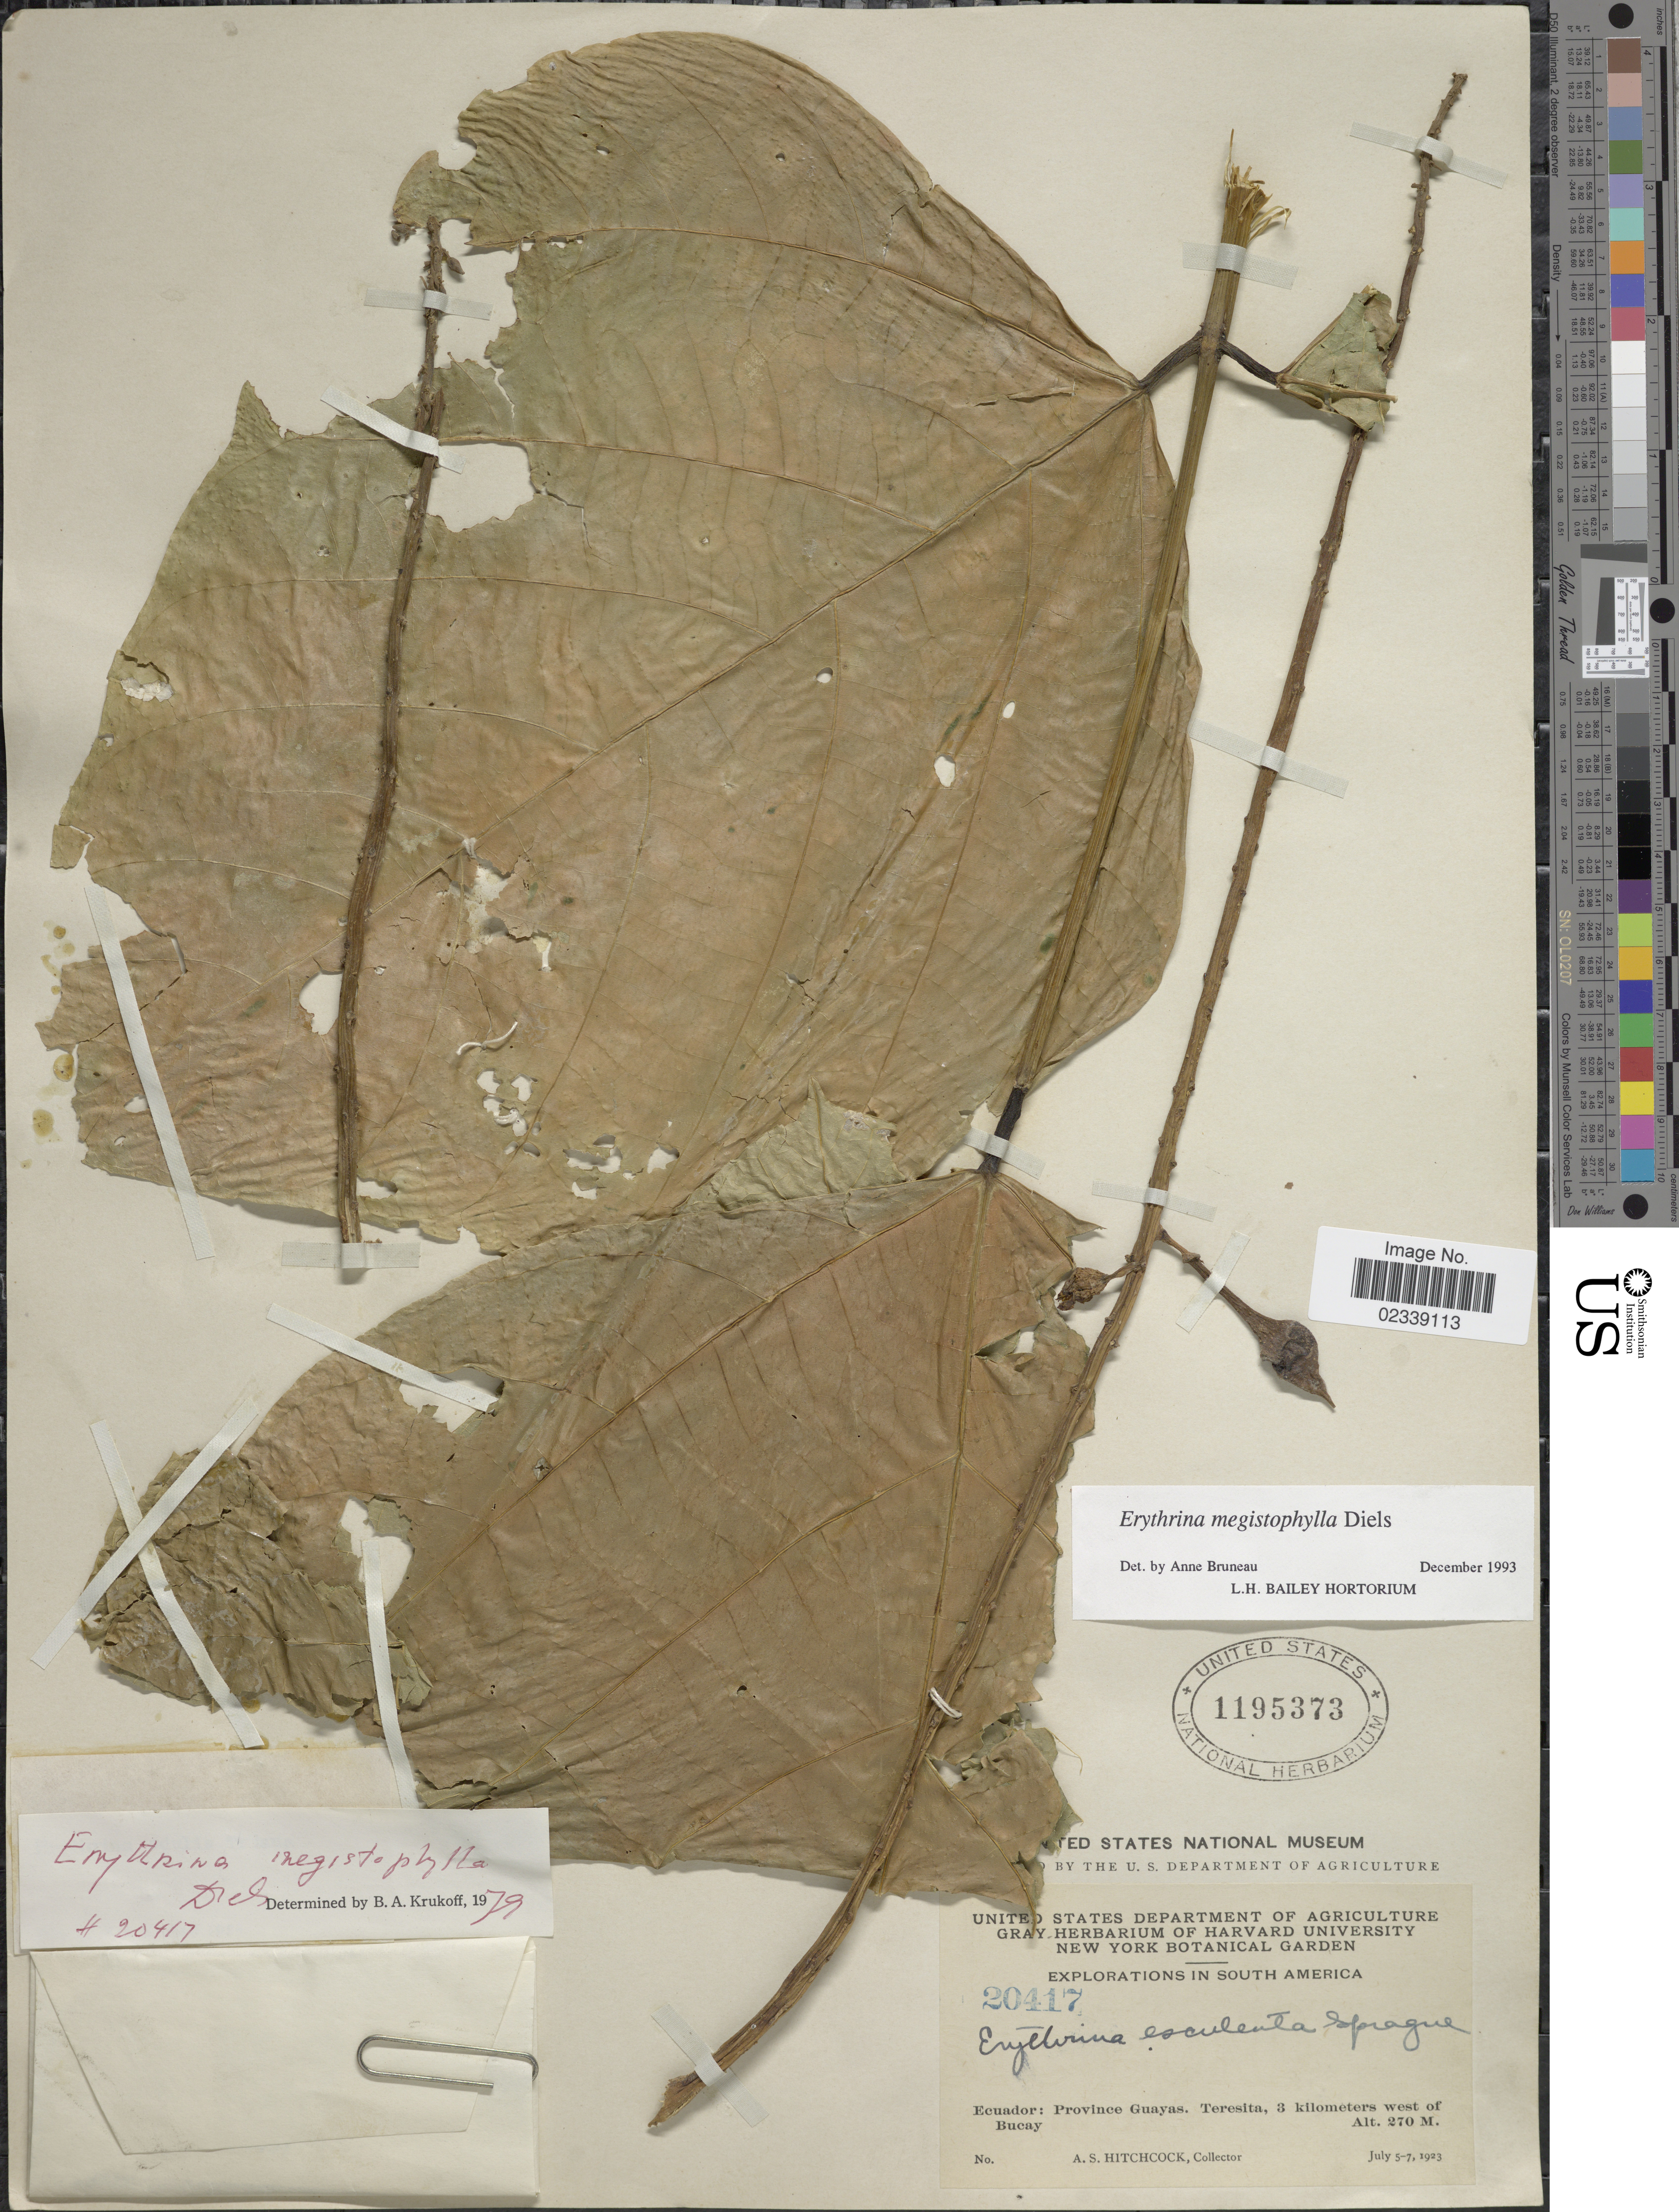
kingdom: Plantae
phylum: Tracheophyta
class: Magnoliopsida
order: Fabales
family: Fabaceae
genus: Erythrina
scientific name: Erythrina megistophylla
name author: Diels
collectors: A. S. Hitchcock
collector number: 20417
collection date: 1923-07-05/1923-07-07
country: Ecuador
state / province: Guayas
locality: Teresita, 3 kilometers west of Bucay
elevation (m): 270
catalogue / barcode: US 1195373